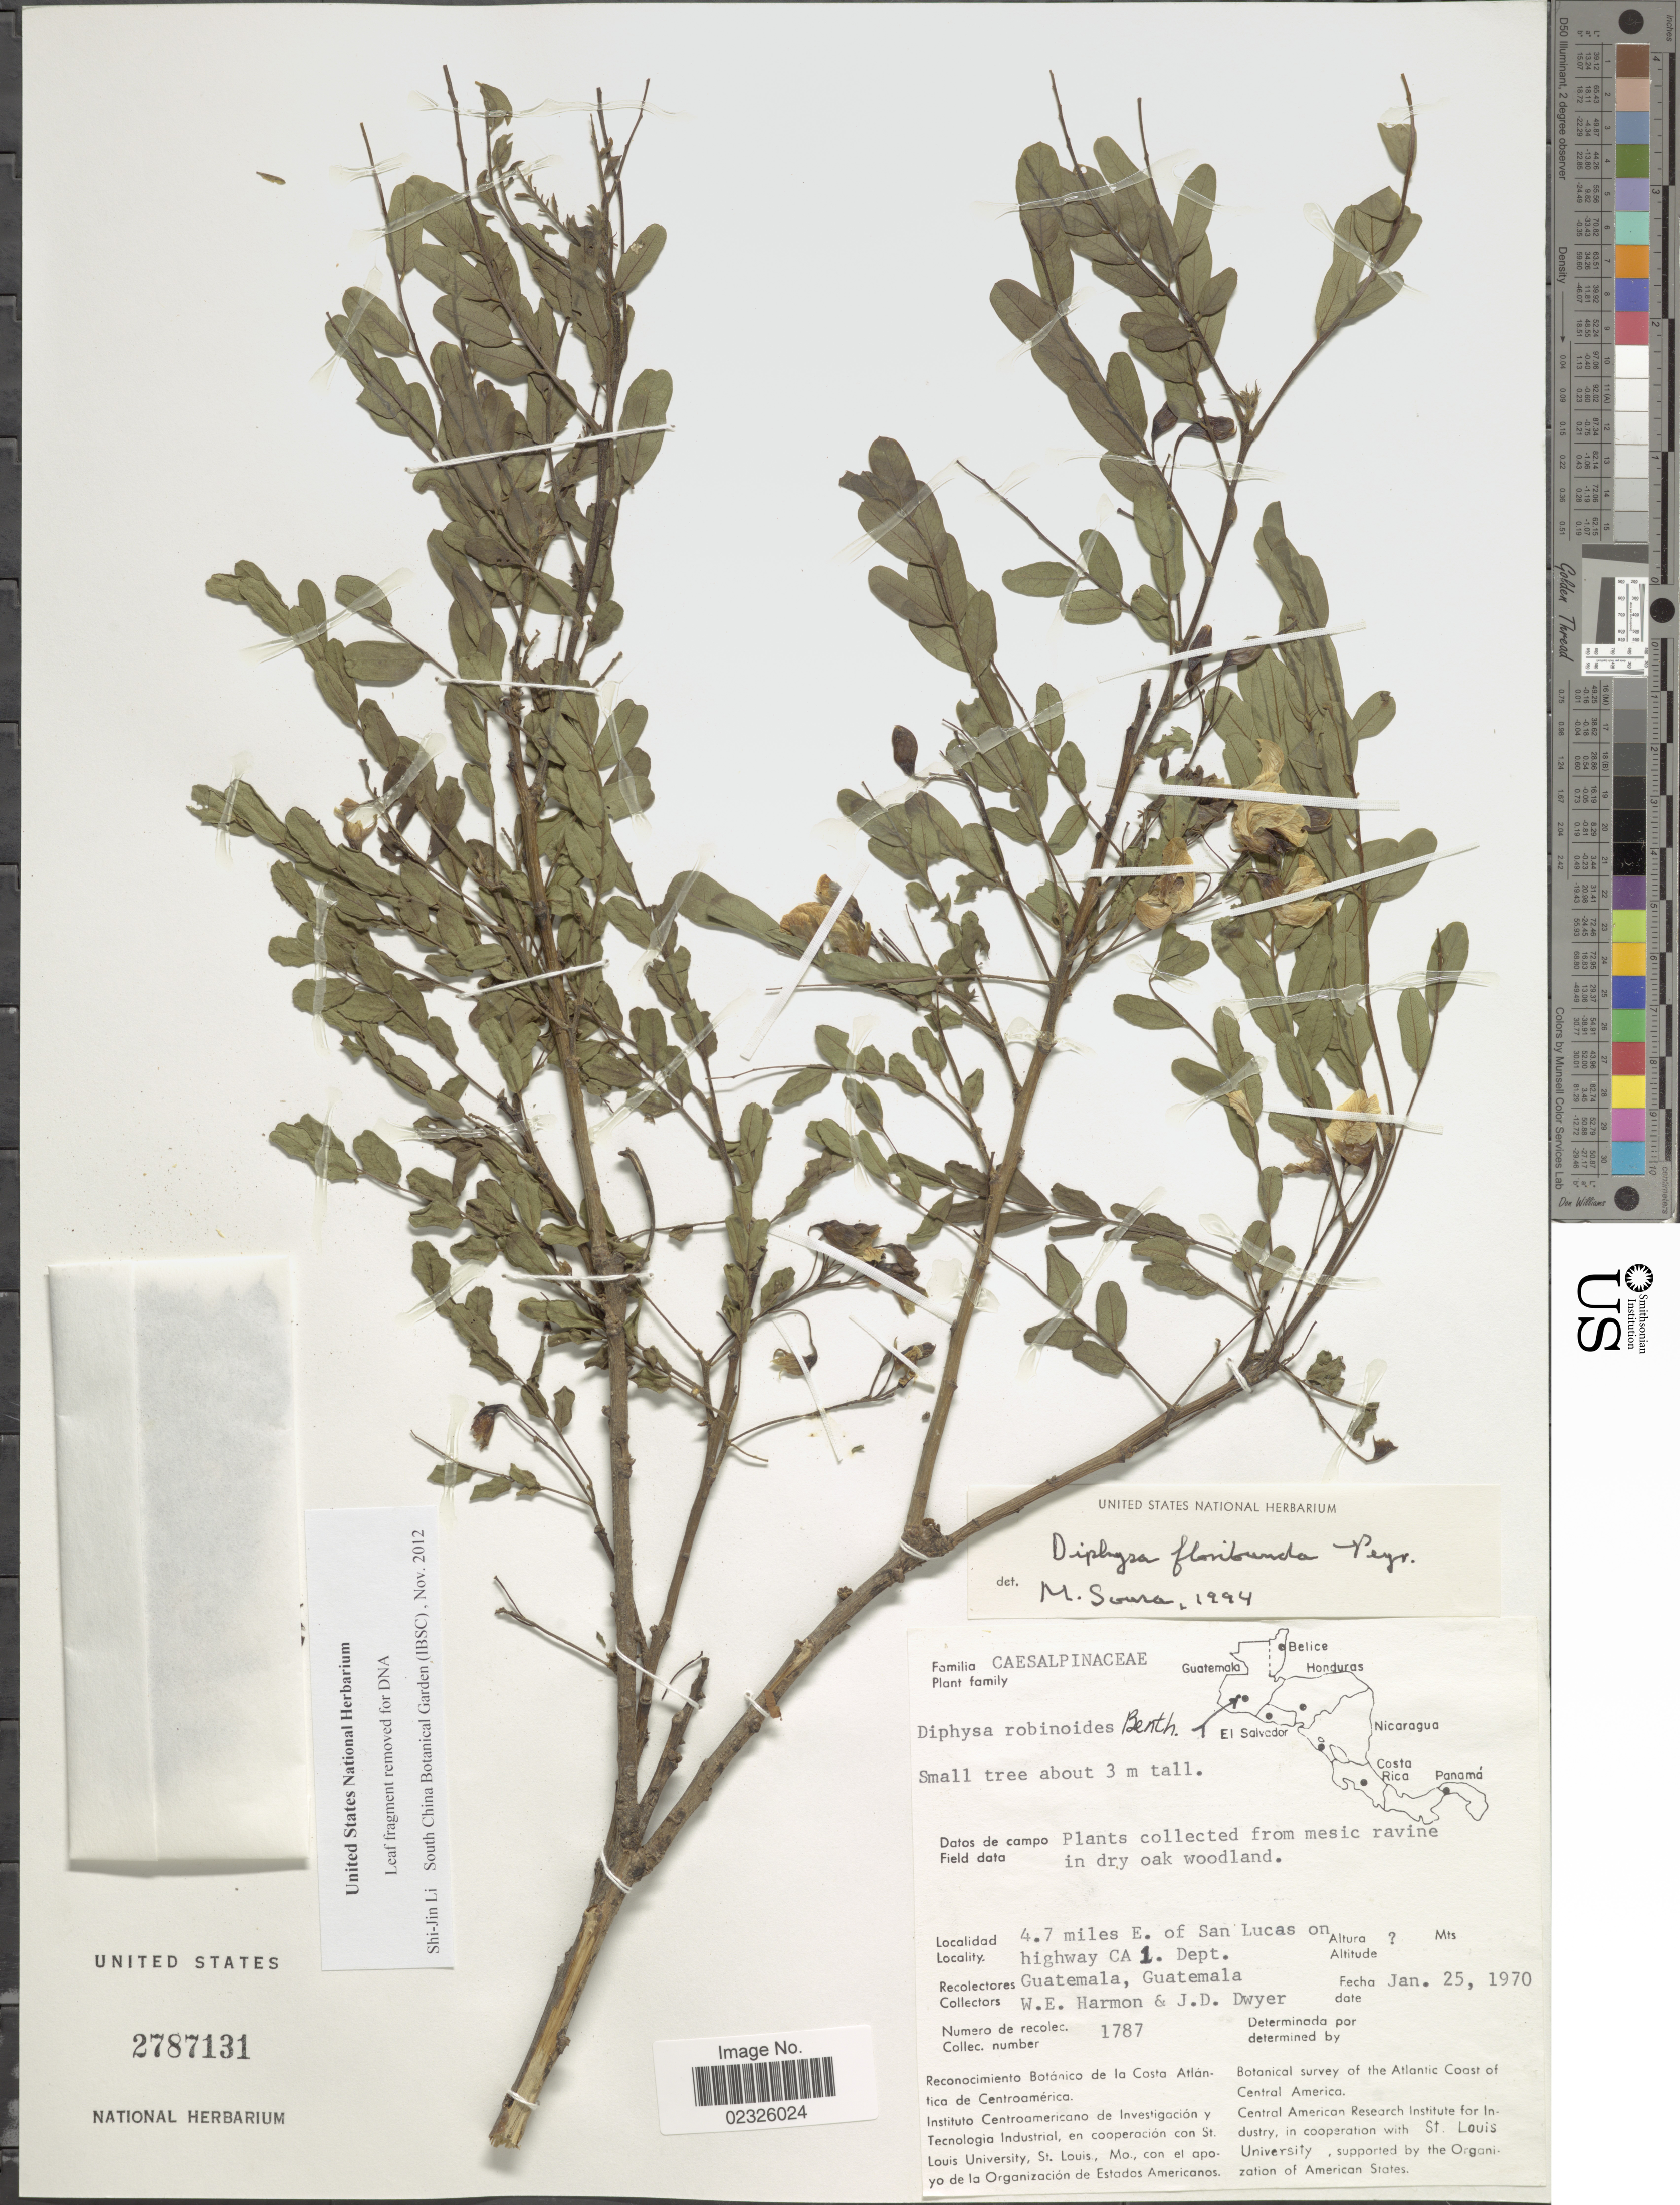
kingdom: Plantae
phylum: Tracheophyta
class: Magnoliopsida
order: Fabales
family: Fabaceae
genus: Diphysa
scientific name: Diphysa floribunda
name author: Peyr.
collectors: W. E. Harmon & J. D. Dwyer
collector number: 1787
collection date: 1970-01-25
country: Guatemala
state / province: Guatemala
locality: Mesic ravine in dry oak woodland, 4.7 miles E. of San Lucas on highway CA 1. Dept. Guatemala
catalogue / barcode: US 2787131